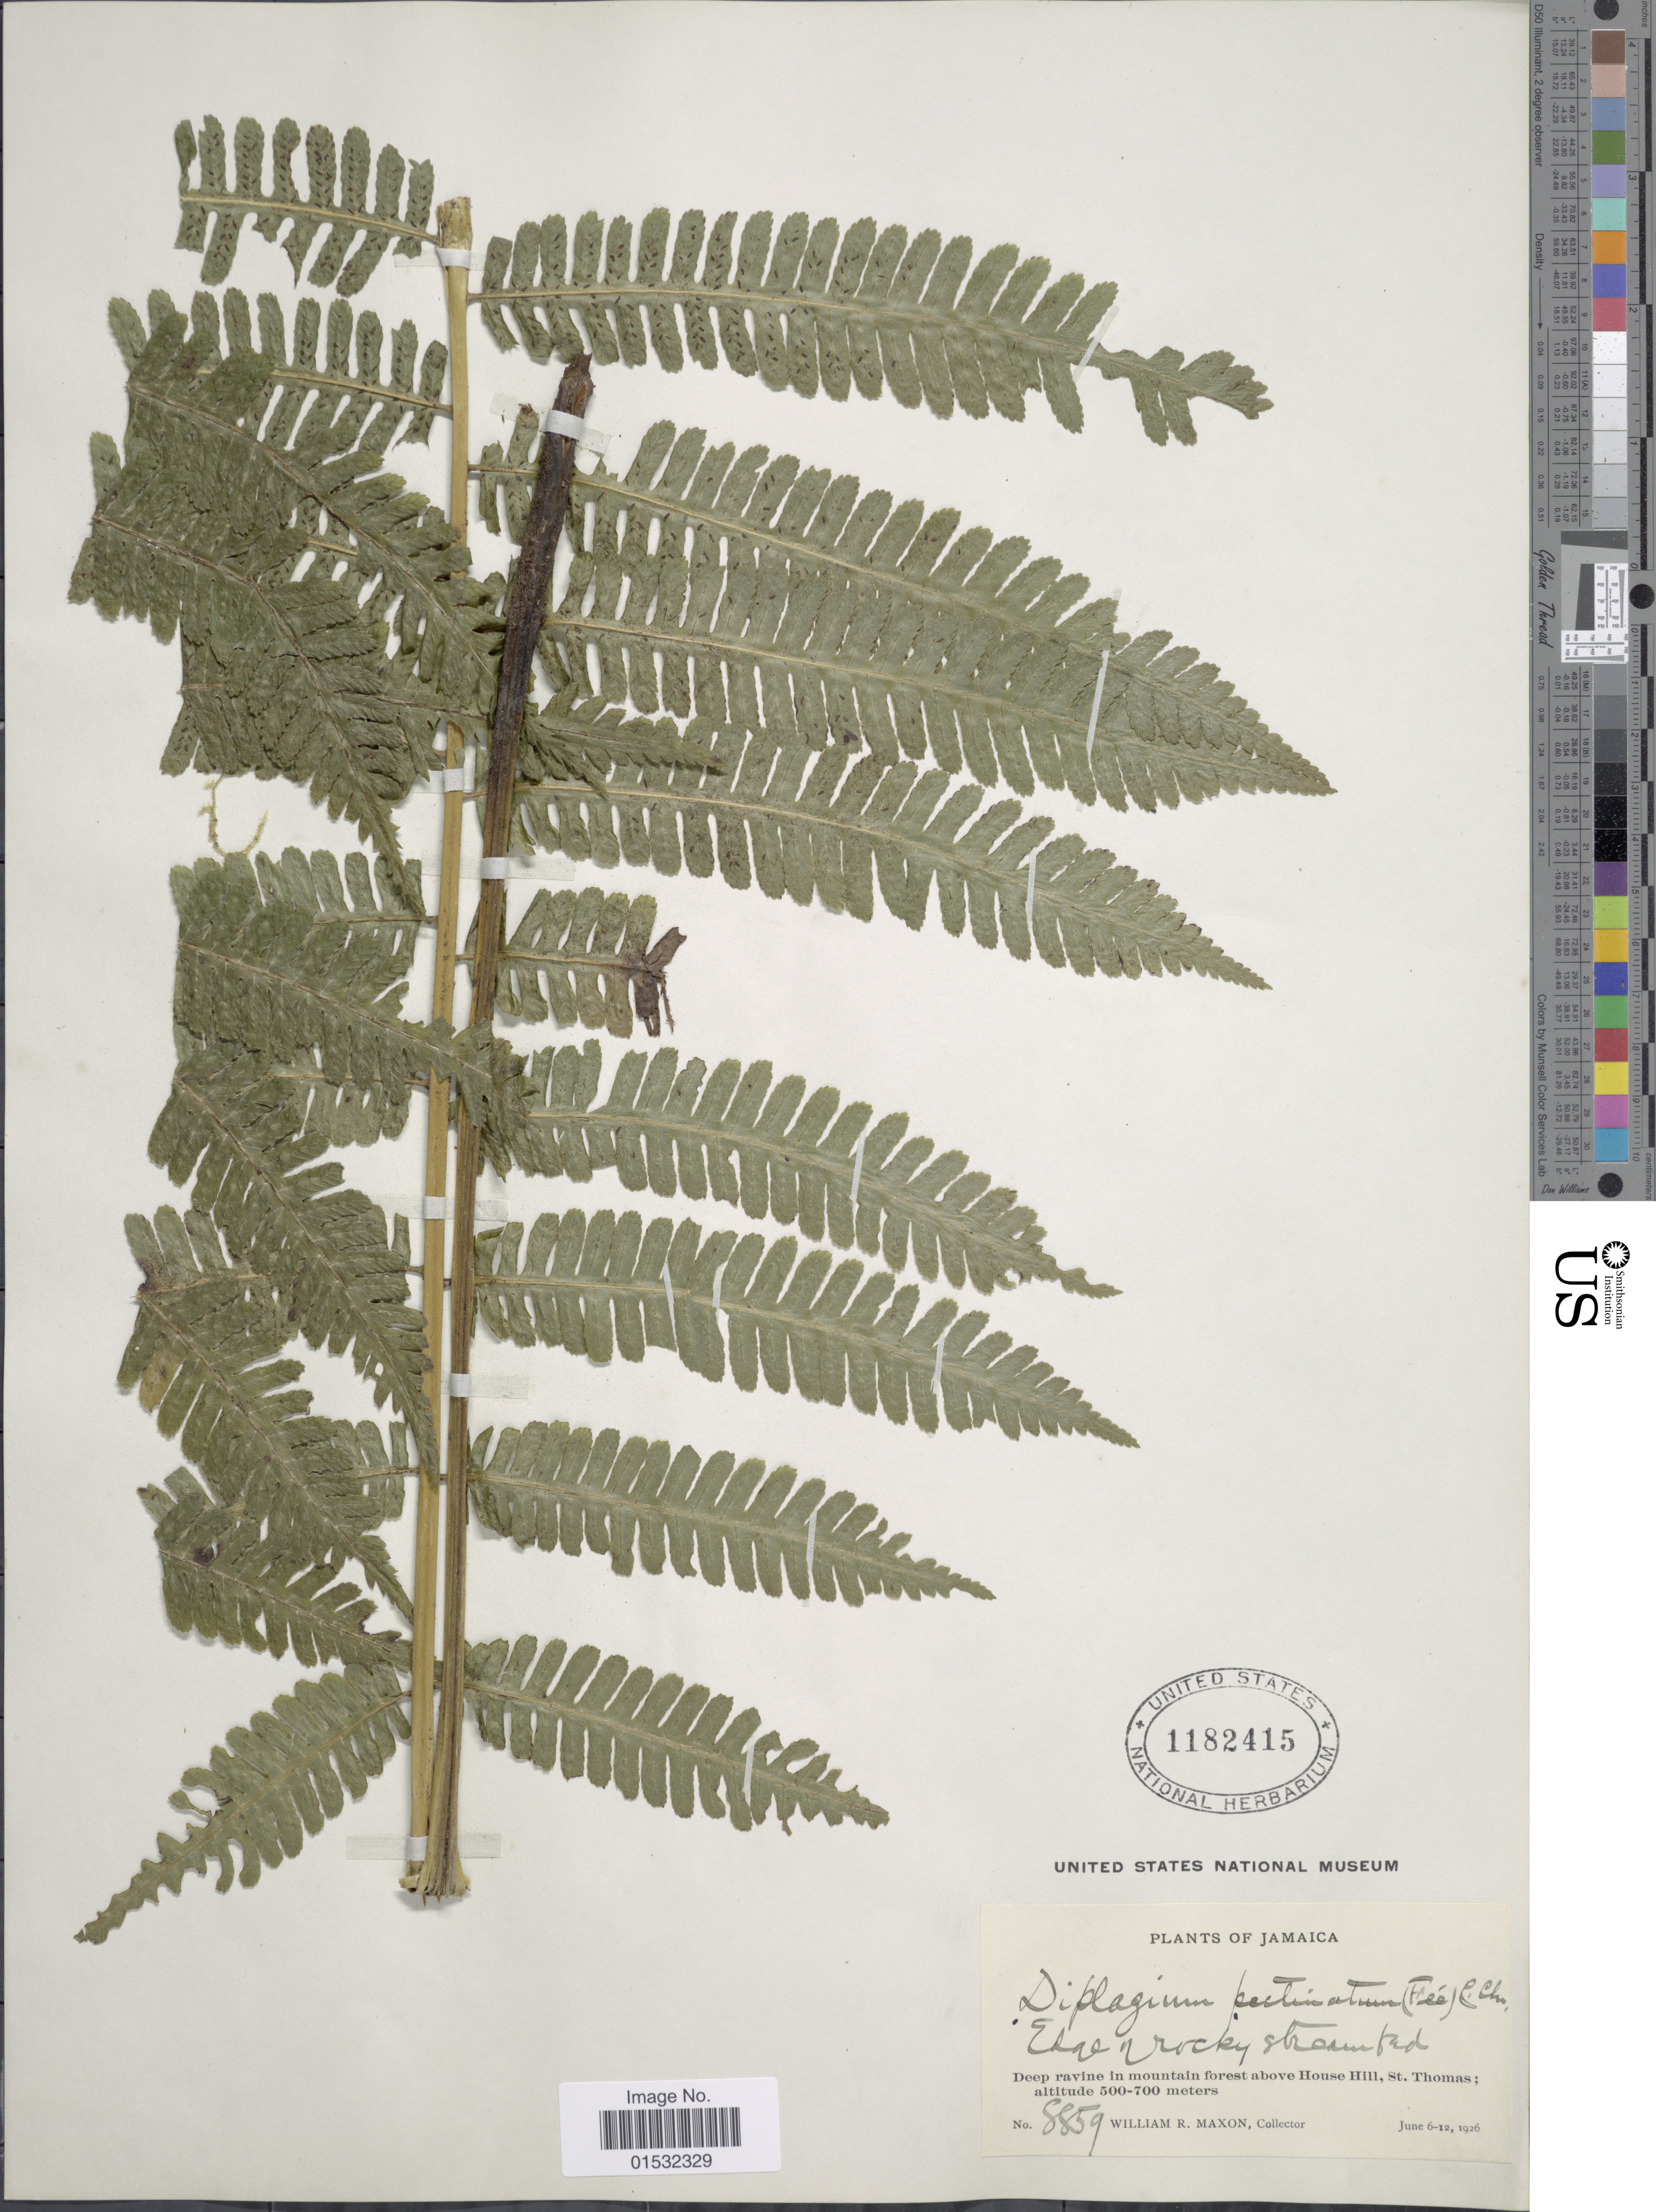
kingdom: Plantae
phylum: Tracheophyta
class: Polypodiopsida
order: Polypodiales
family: Athyriaceae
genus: Diplazium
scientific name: Diplazium pectinatum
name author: (Fée) C. Chr.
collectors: W. R. Maxon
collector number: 8859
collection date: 1926-06-06/1926-06-12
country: Jamaica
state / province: Saint Thomas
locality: Deep ravine in mountain forest above House hill, St. Thomas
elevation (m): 500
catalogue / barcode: US 1182415